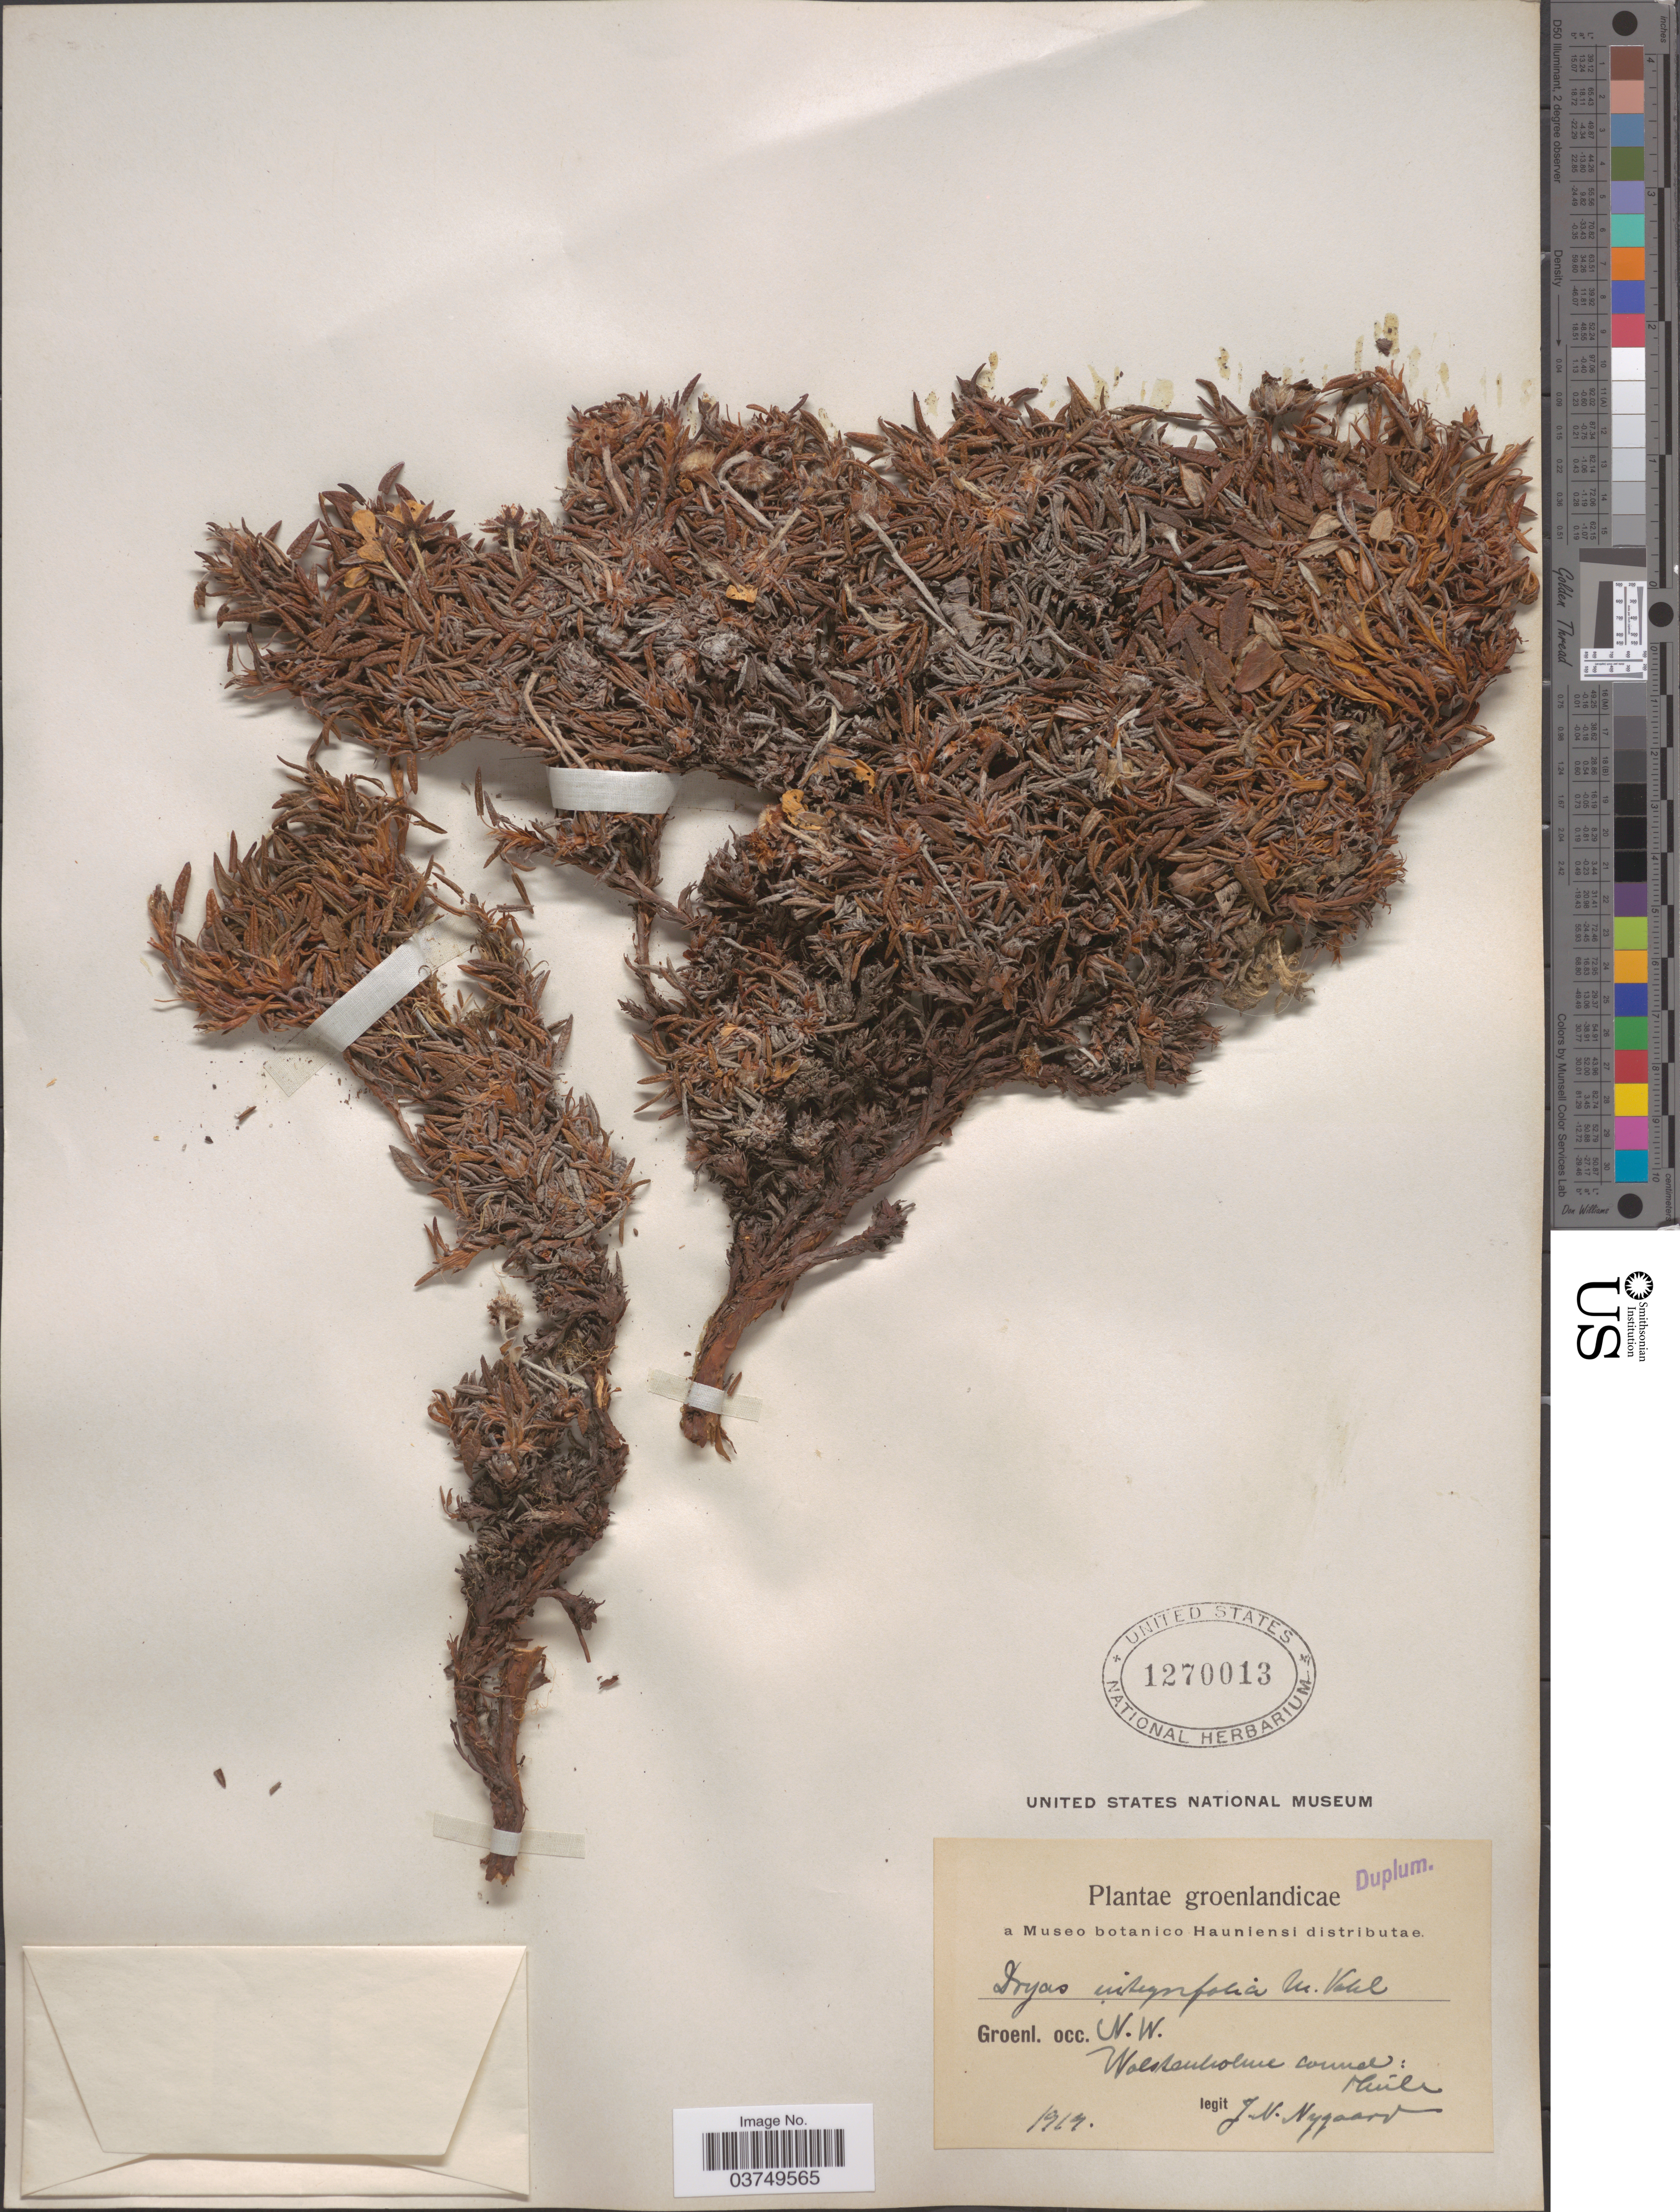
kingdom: Plantae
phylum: Tracheophyta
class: Magnoliopsida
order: Rosales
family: Rosaceae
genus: Dryas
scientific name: Dryas integrifolia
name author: Vahl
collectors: J. Nygaard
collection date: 1914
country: Greenland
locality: Groenlandicae. Groenl. occ. N.W. Wolstenholme sound: Thule.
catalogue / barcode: US 1270013